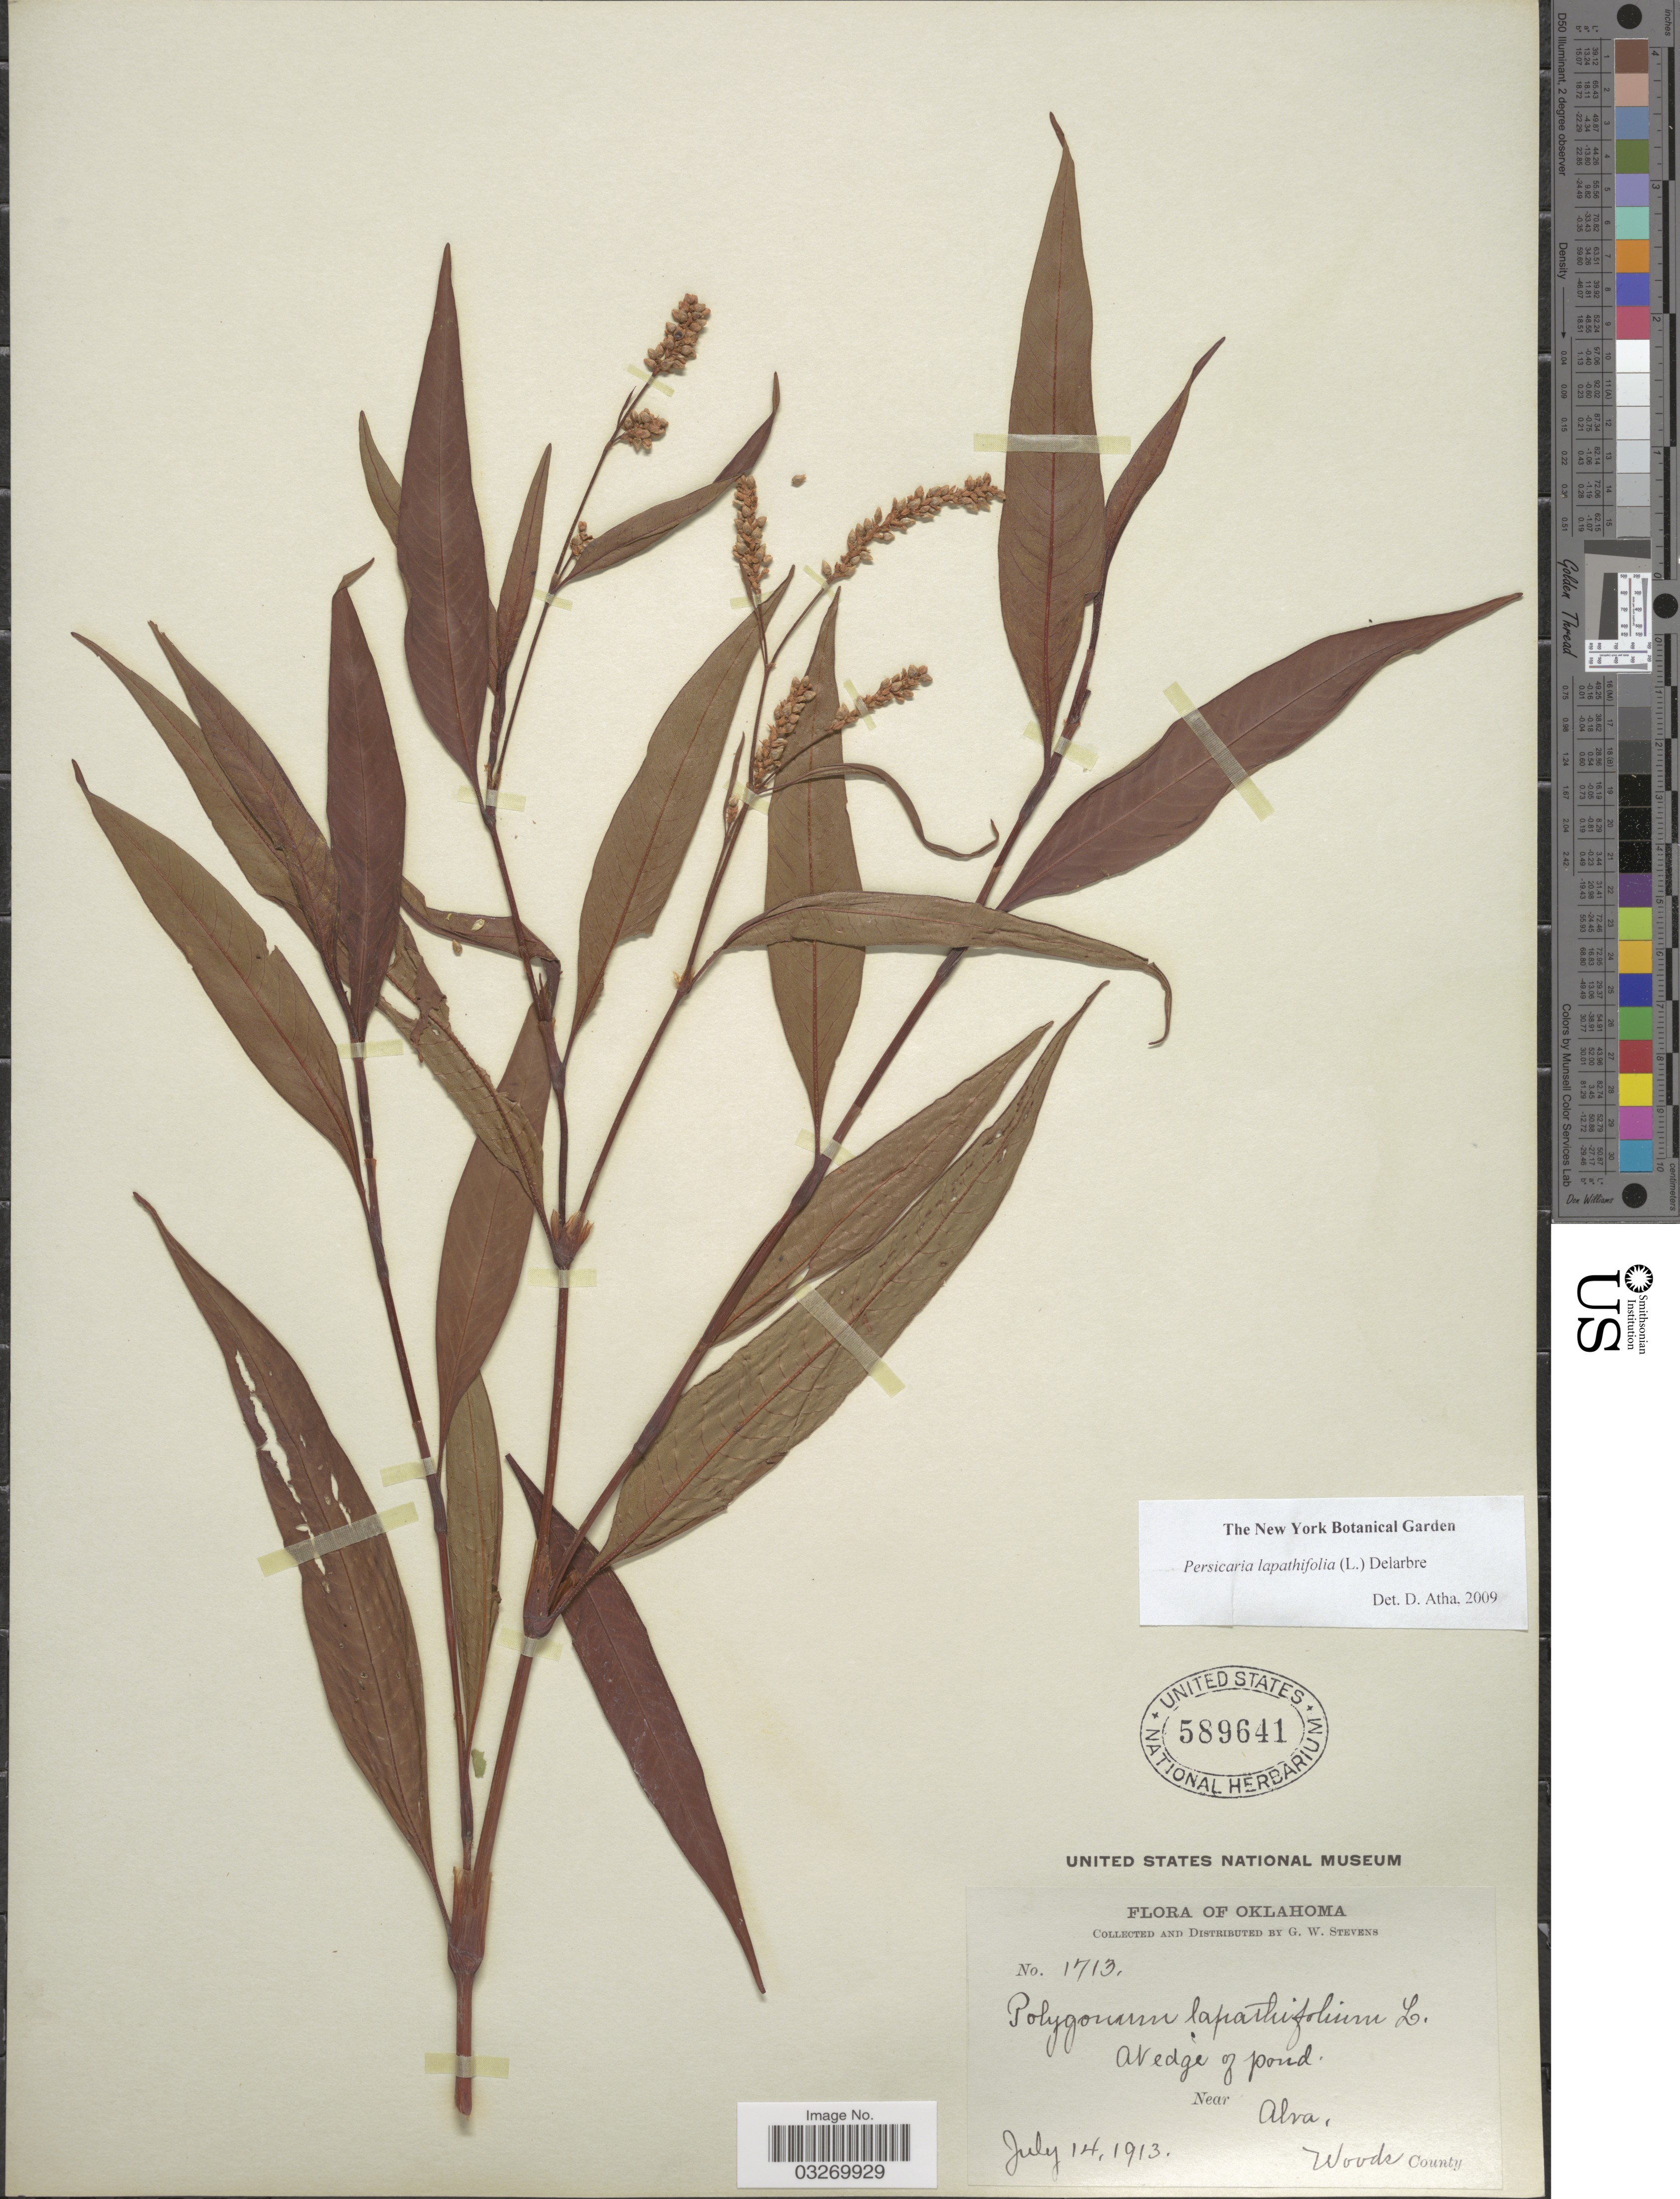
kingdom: Plantae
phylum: Tracheophyta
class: Magnoliopsida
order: Caryophyllales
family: Polygonaceae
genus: Persicaria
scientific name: Persicaria lapathifolia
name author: (L.) Delarbre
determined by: Atha, D. E.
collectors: G. W. Stevens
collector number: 1713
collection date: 1913-07-14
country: United States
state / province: Oklahoma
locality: At edge of pond. Near Alva, Woods County.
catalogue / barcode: US 589641